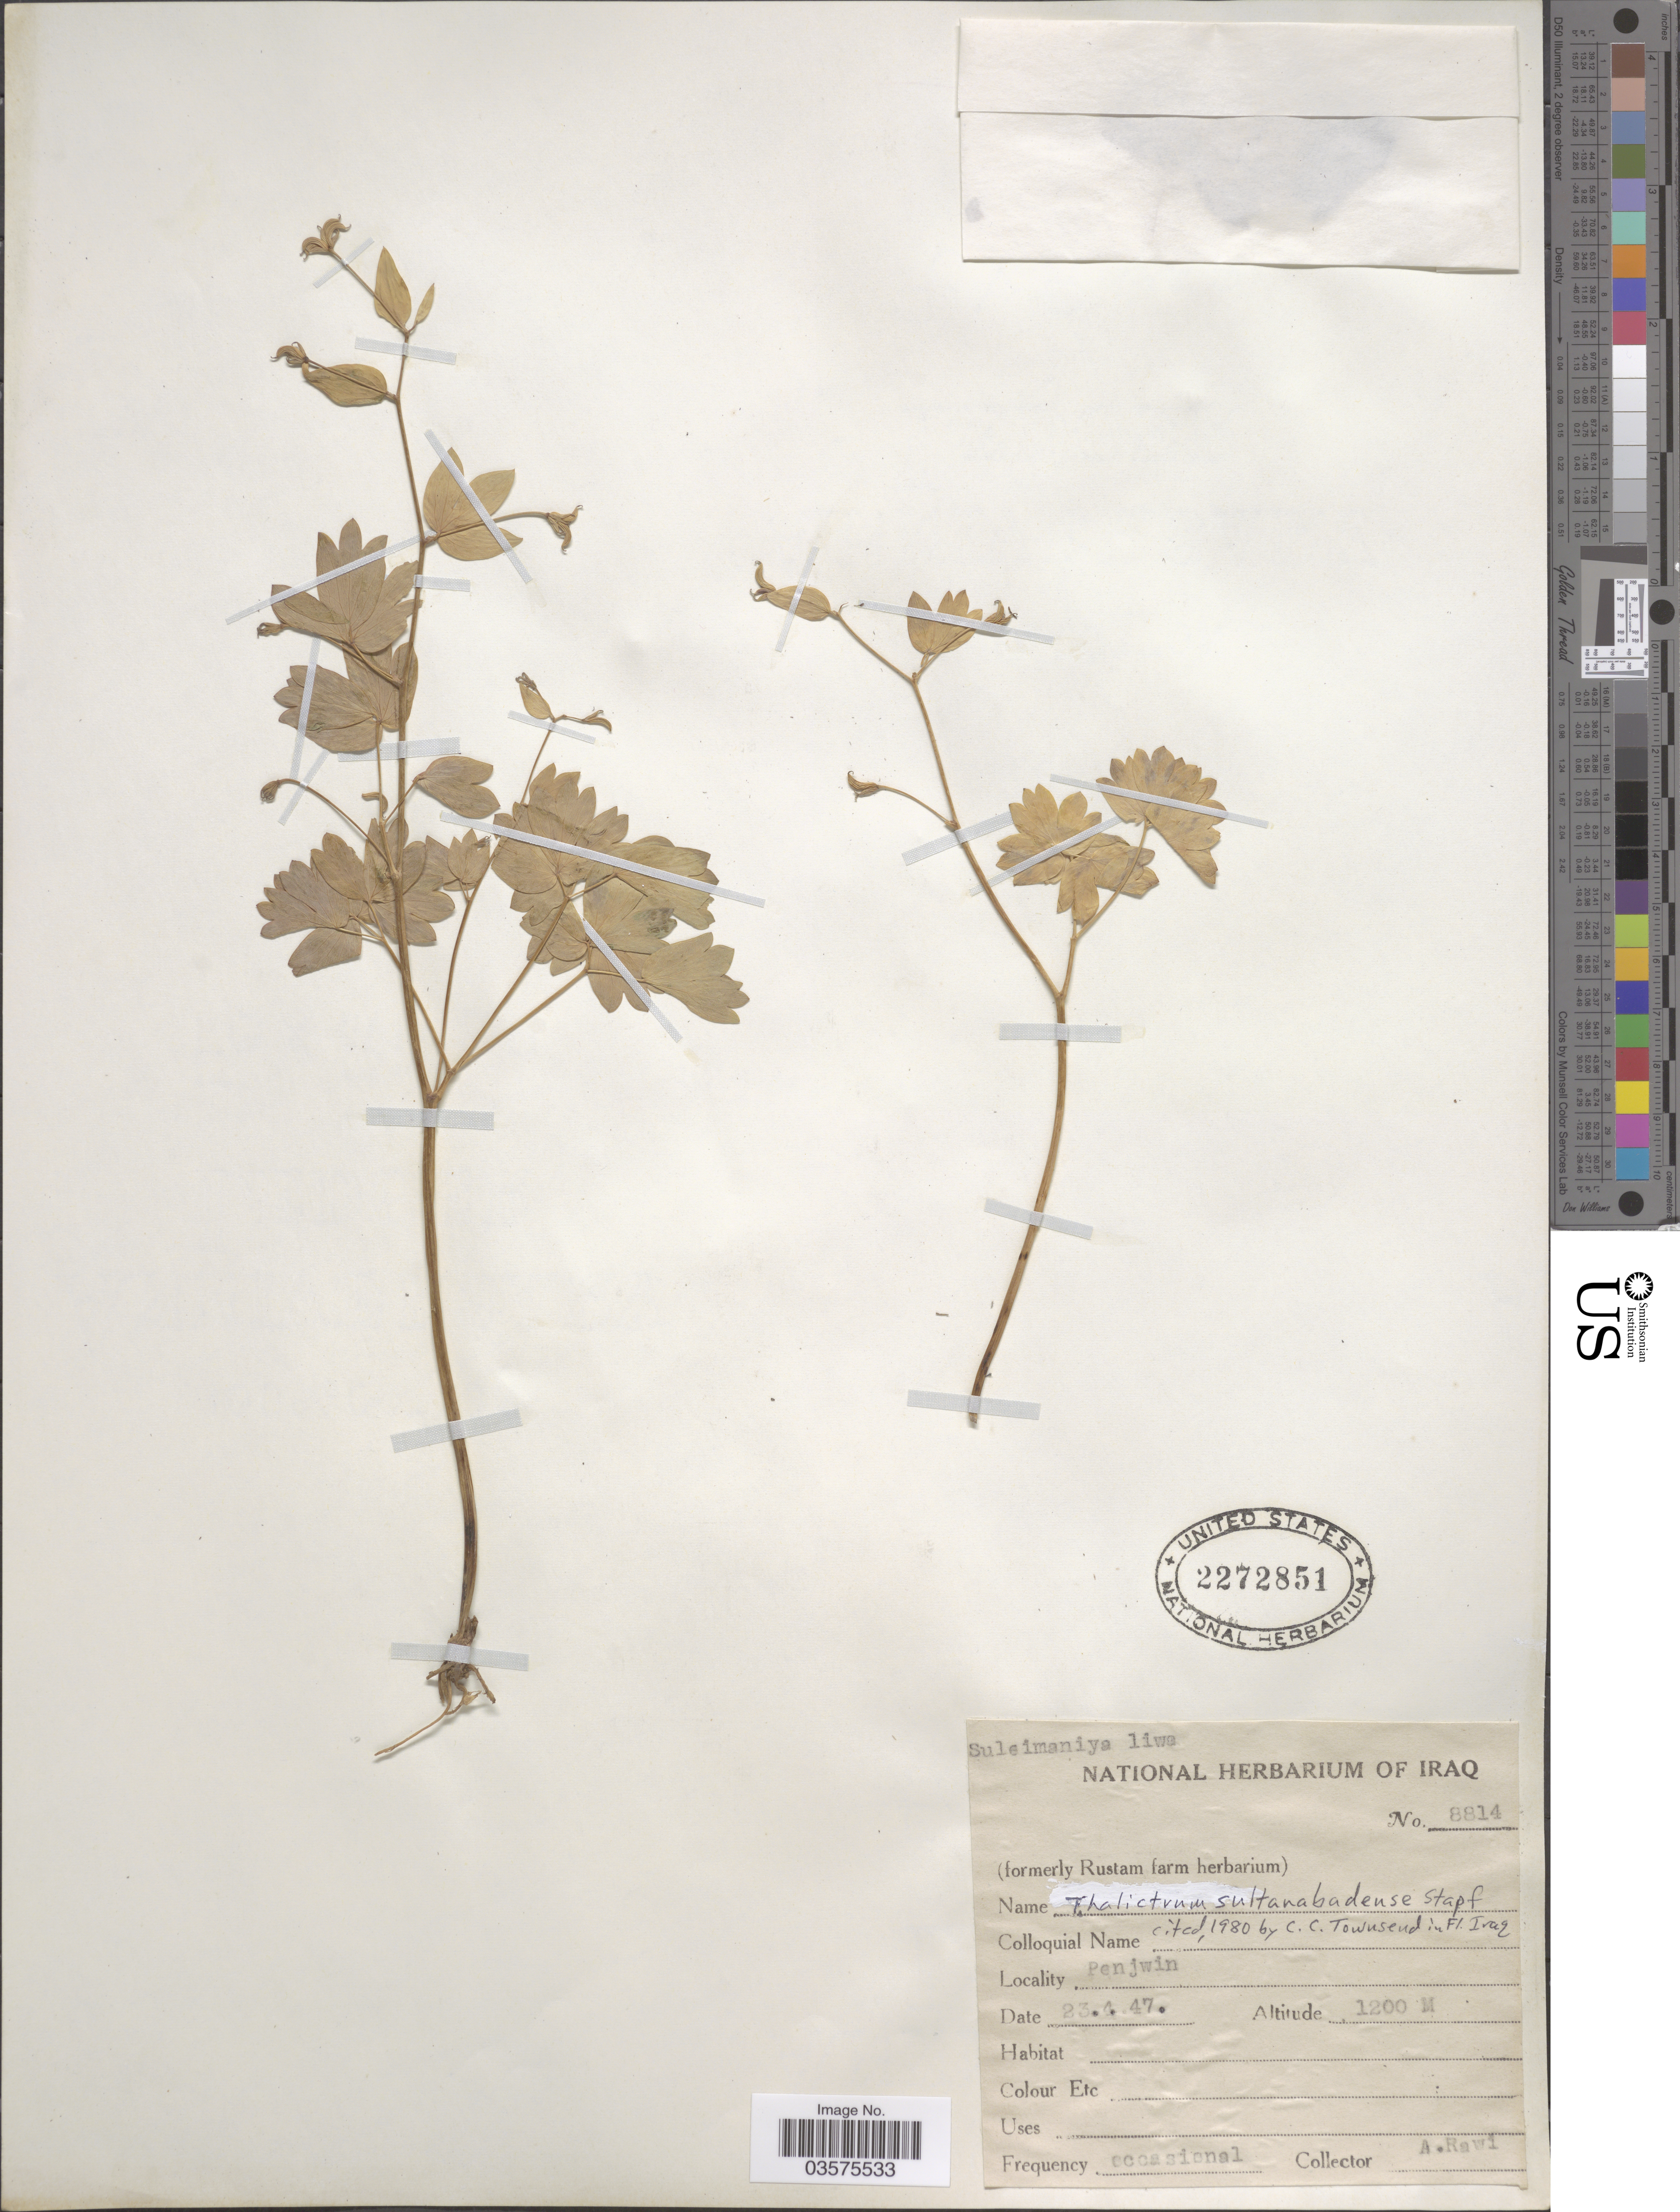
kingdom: Plantae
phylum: Tracheophyta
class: Magnoliopsida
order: Ranunculales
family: Ranunculaceae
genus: Thalictrum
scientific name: Thalictrum sultanabadense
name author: Stapf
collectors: A. Rawi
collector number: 8814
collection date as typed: Transcribed d/m/y: 23/4/47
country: Iraq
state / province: As Sulaymānīyah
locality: Suleimaniya liwa. Penjwin.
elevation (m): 1200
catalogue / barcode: US 2272851